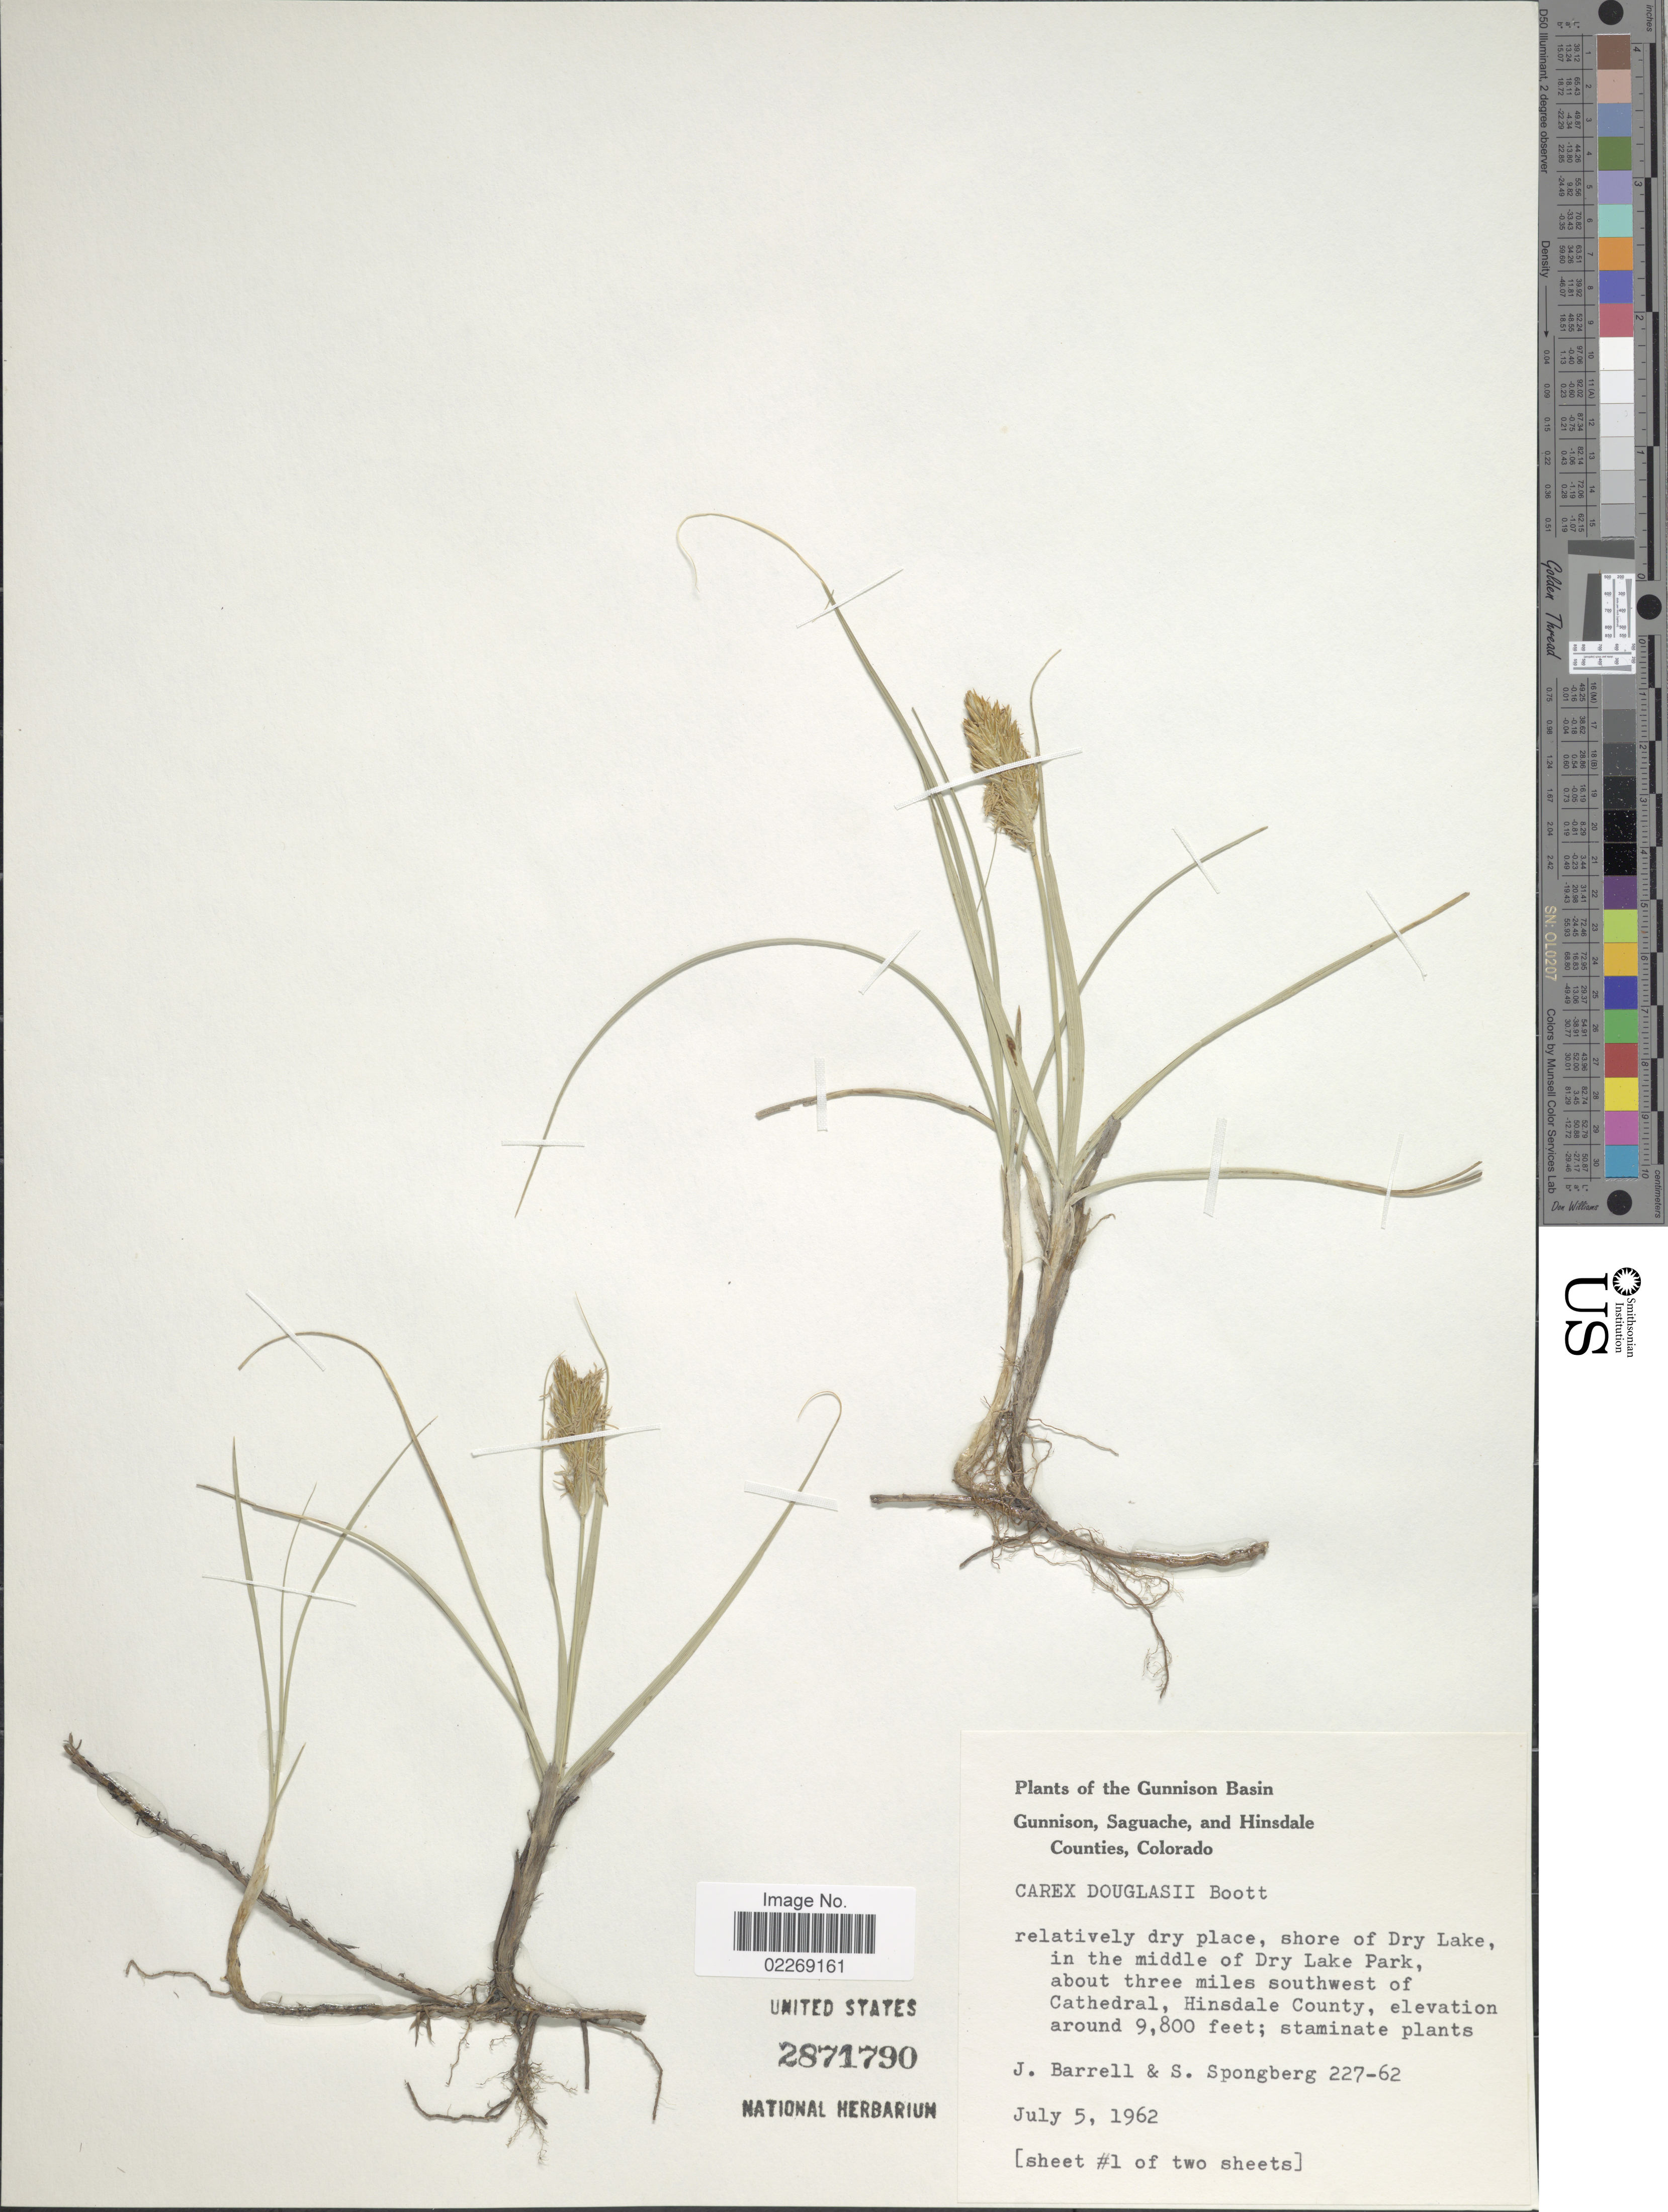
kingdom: Plantae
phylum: Tracheophyta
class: Liliopsida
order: Poales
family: Cyperaceae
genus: Carex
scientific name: Carex douglasii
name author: Boott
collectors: J. Barrell & S. A.Spongberg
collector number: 227-62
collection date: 1962-07-05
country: United States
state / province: Colorado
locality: Gunnison Basin. Shore of Dry Lake, in the middle of Dry Lake Park, about three miles southwest of Cathedral, Hinsdale County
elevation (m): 2987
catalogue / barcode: US 2871790